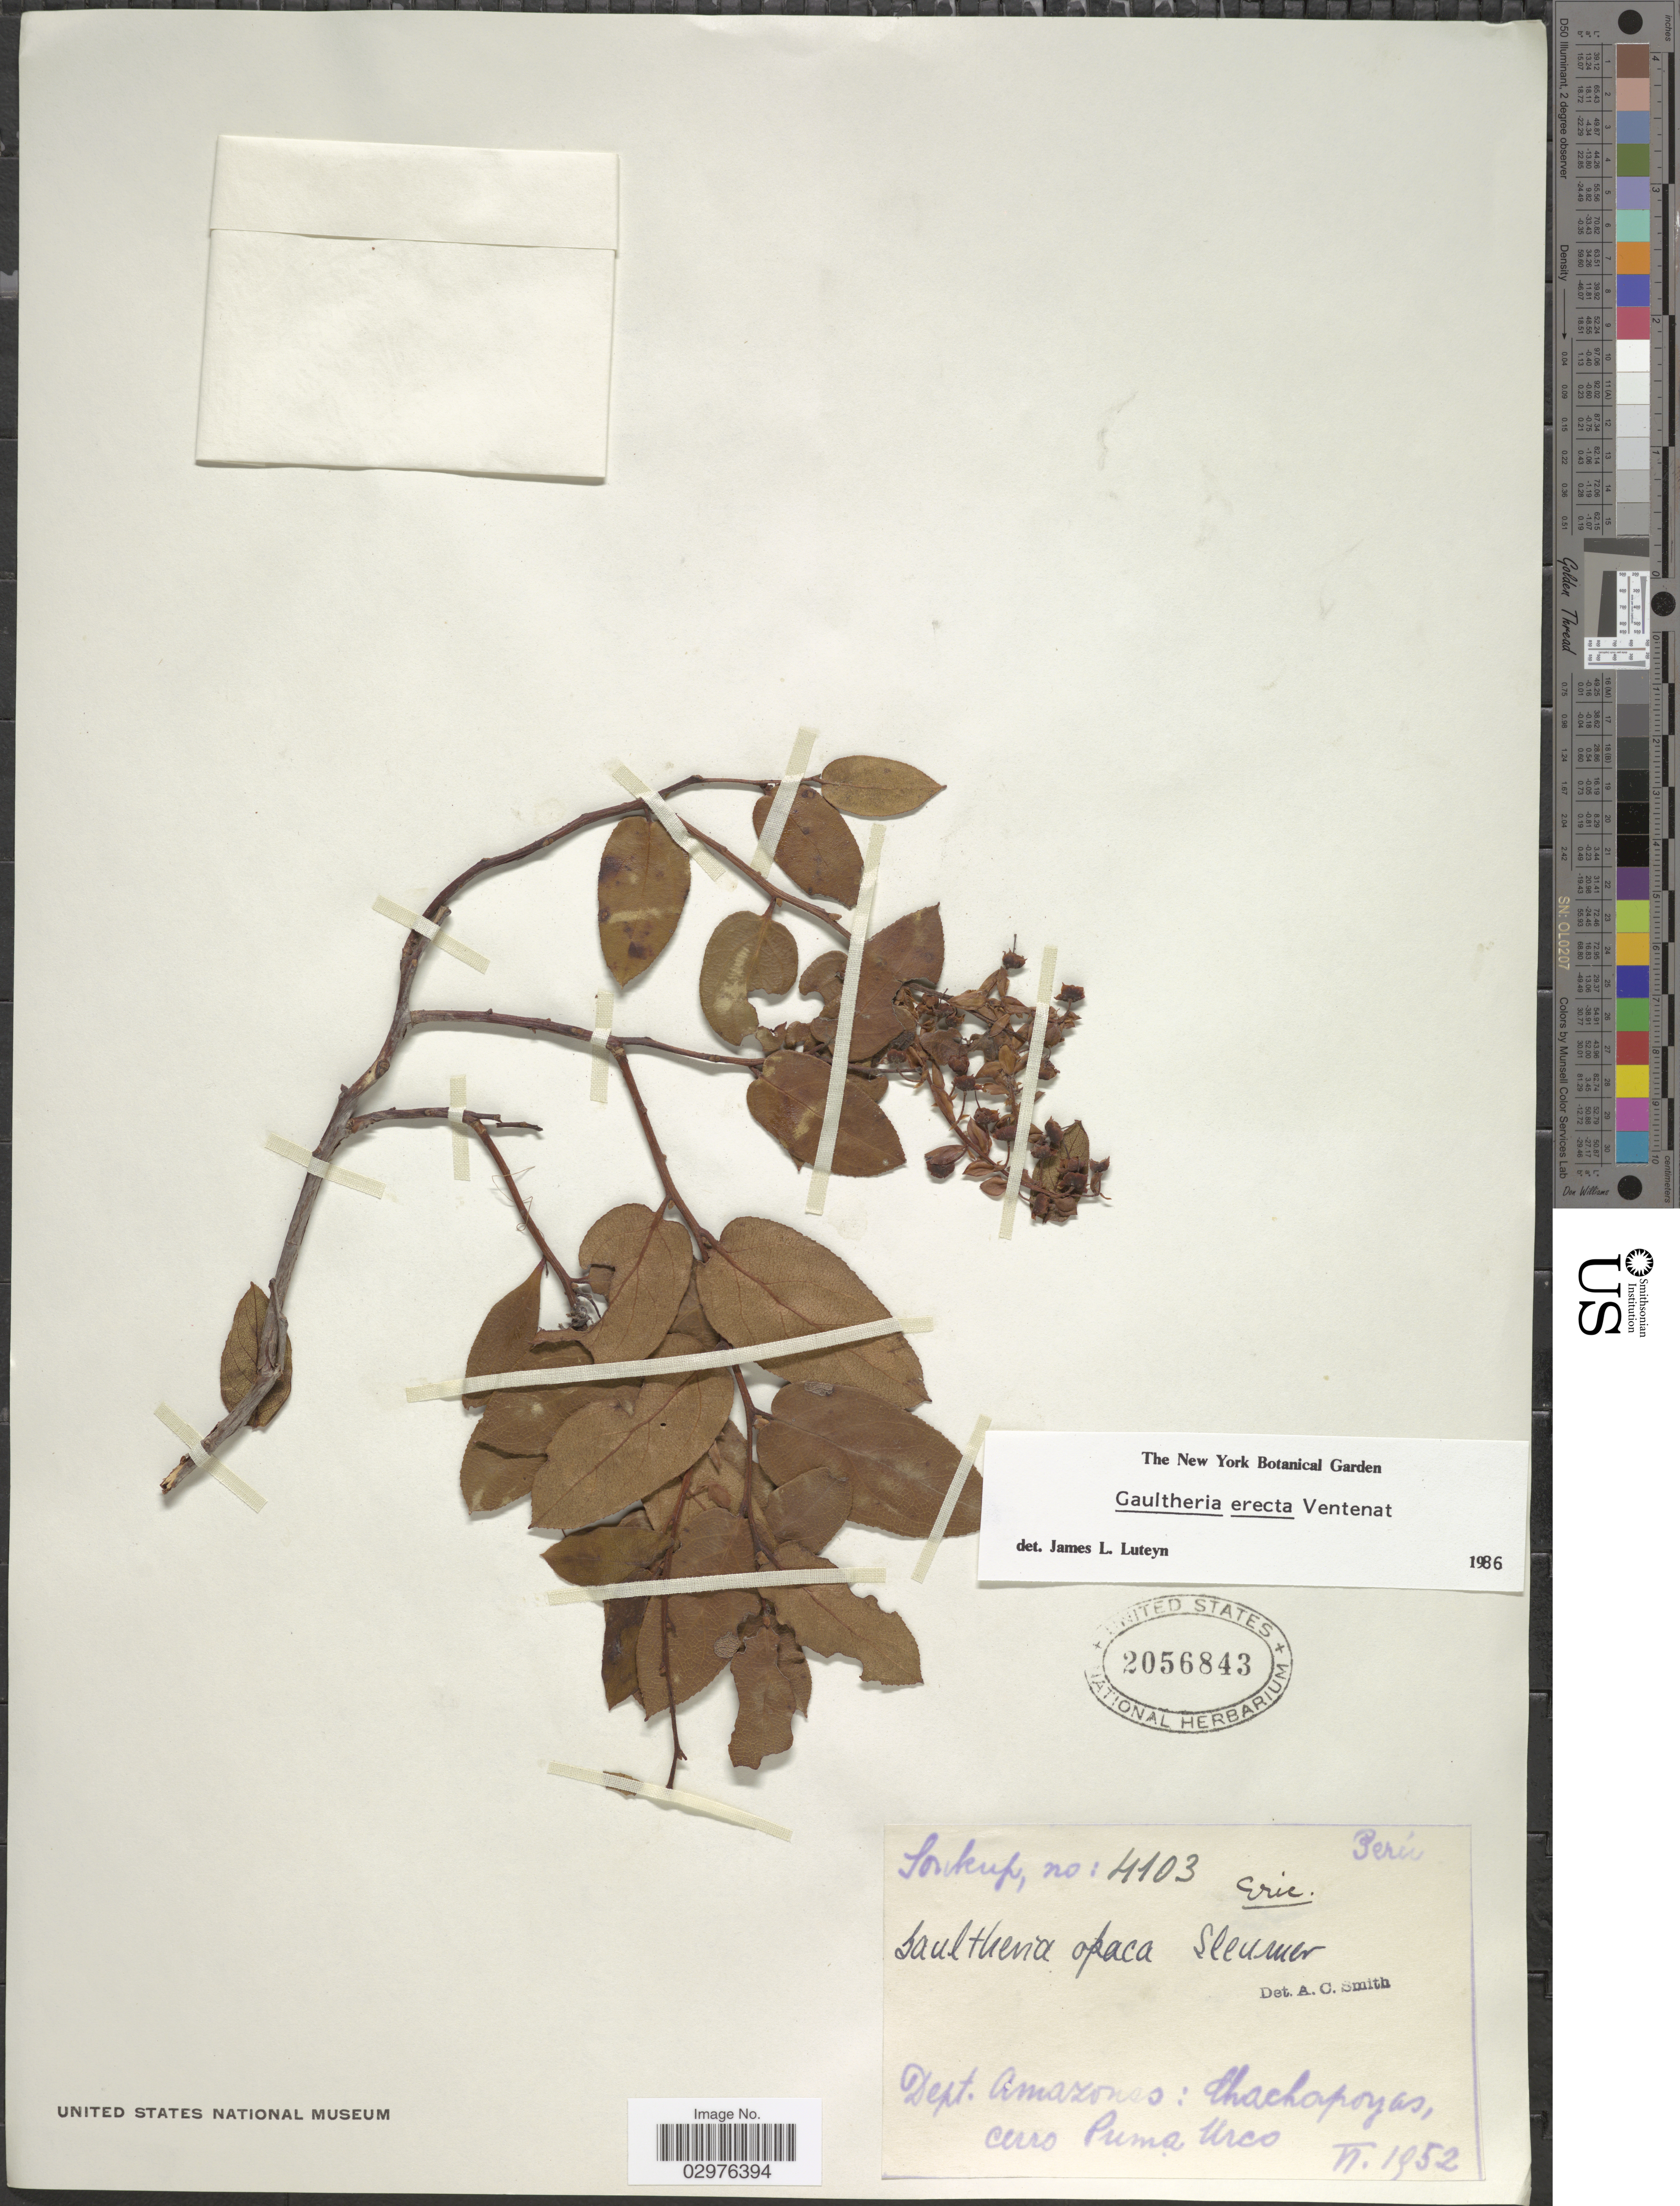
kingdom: Plantae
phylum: Tracheophyta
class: Magnoliopsida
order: Ericales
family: Ericaceae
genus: Gaultheria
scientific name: Gaultheria erecta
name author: Vent.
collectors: -- Soukup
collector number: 4103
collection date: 1952-06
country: Peru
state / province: Amazonas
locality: Dept. Amazonas: Chachapoyas, cerro Puma Urco.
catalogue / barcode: US 2056843